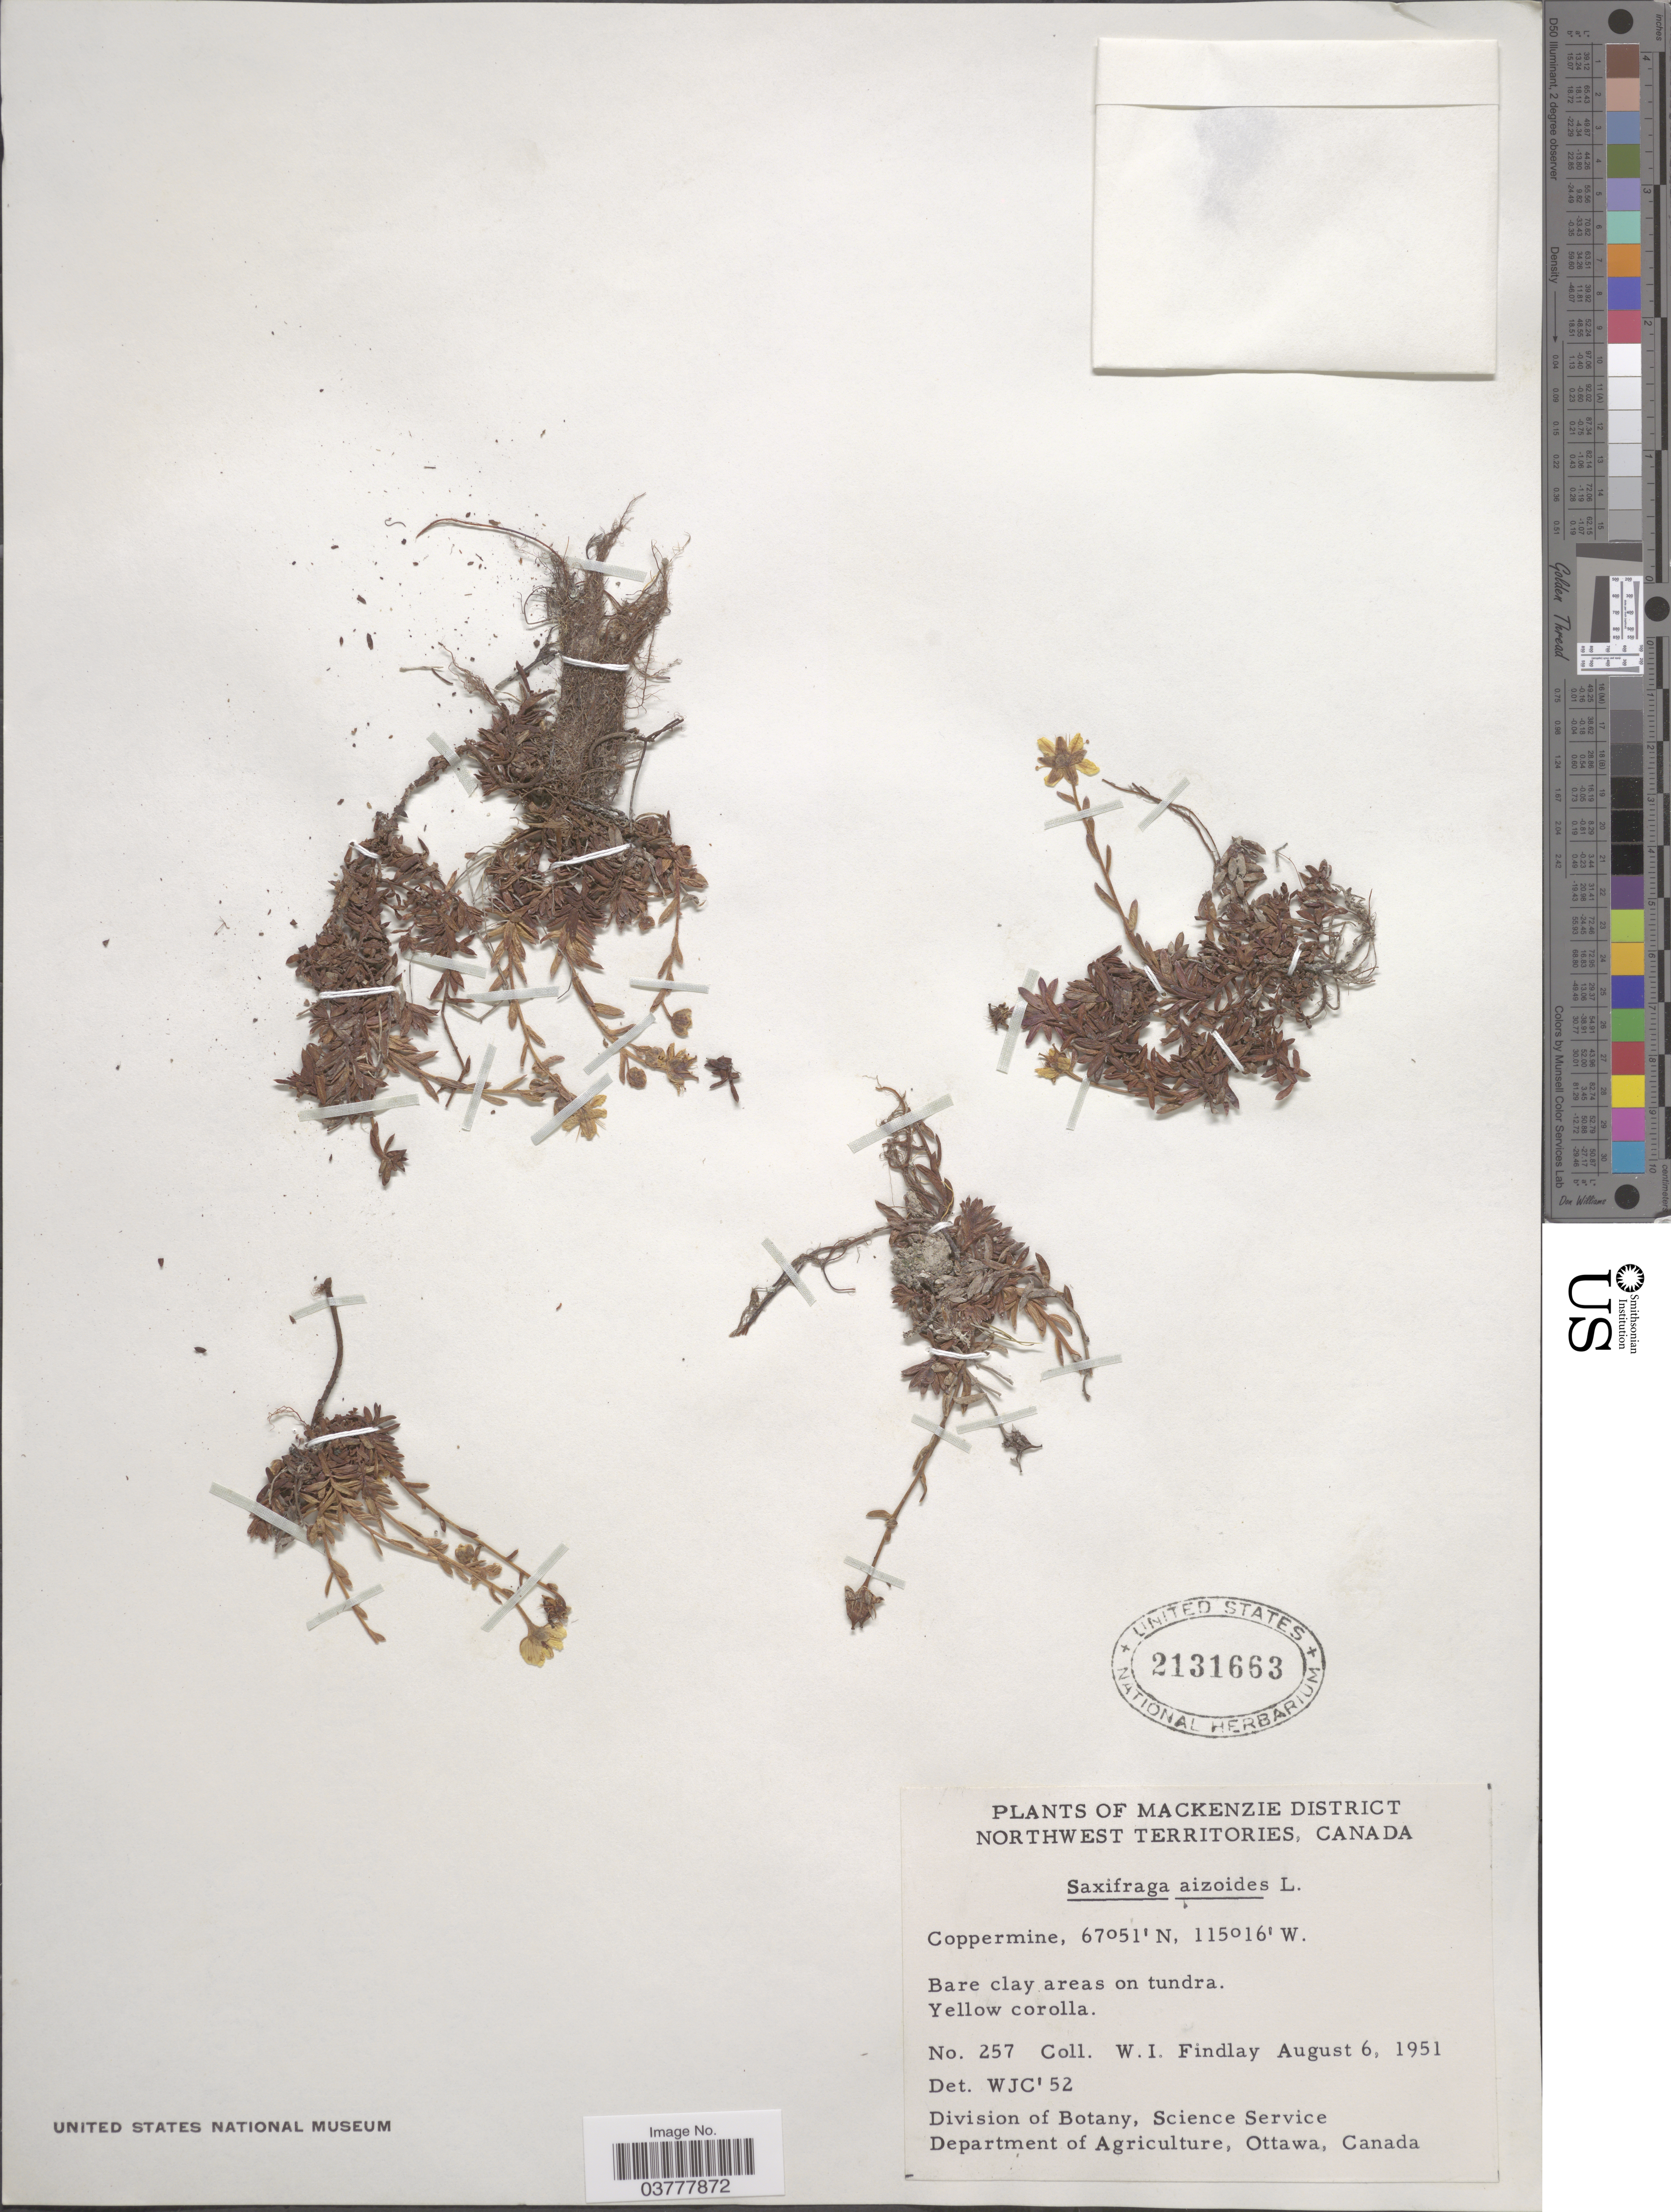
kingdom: Plantae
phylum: Tracheophyta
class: Magnoliopsida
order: Saxifragales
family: Saxifragaceae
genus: Saxifraga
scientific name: Saxifraga aizoides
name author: L.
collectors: W. Findlay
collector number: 257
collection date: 1951-08-06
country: Canada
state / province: Northwest Territories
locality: Mackenzie District, Coppermine.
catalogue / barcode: US 2131663